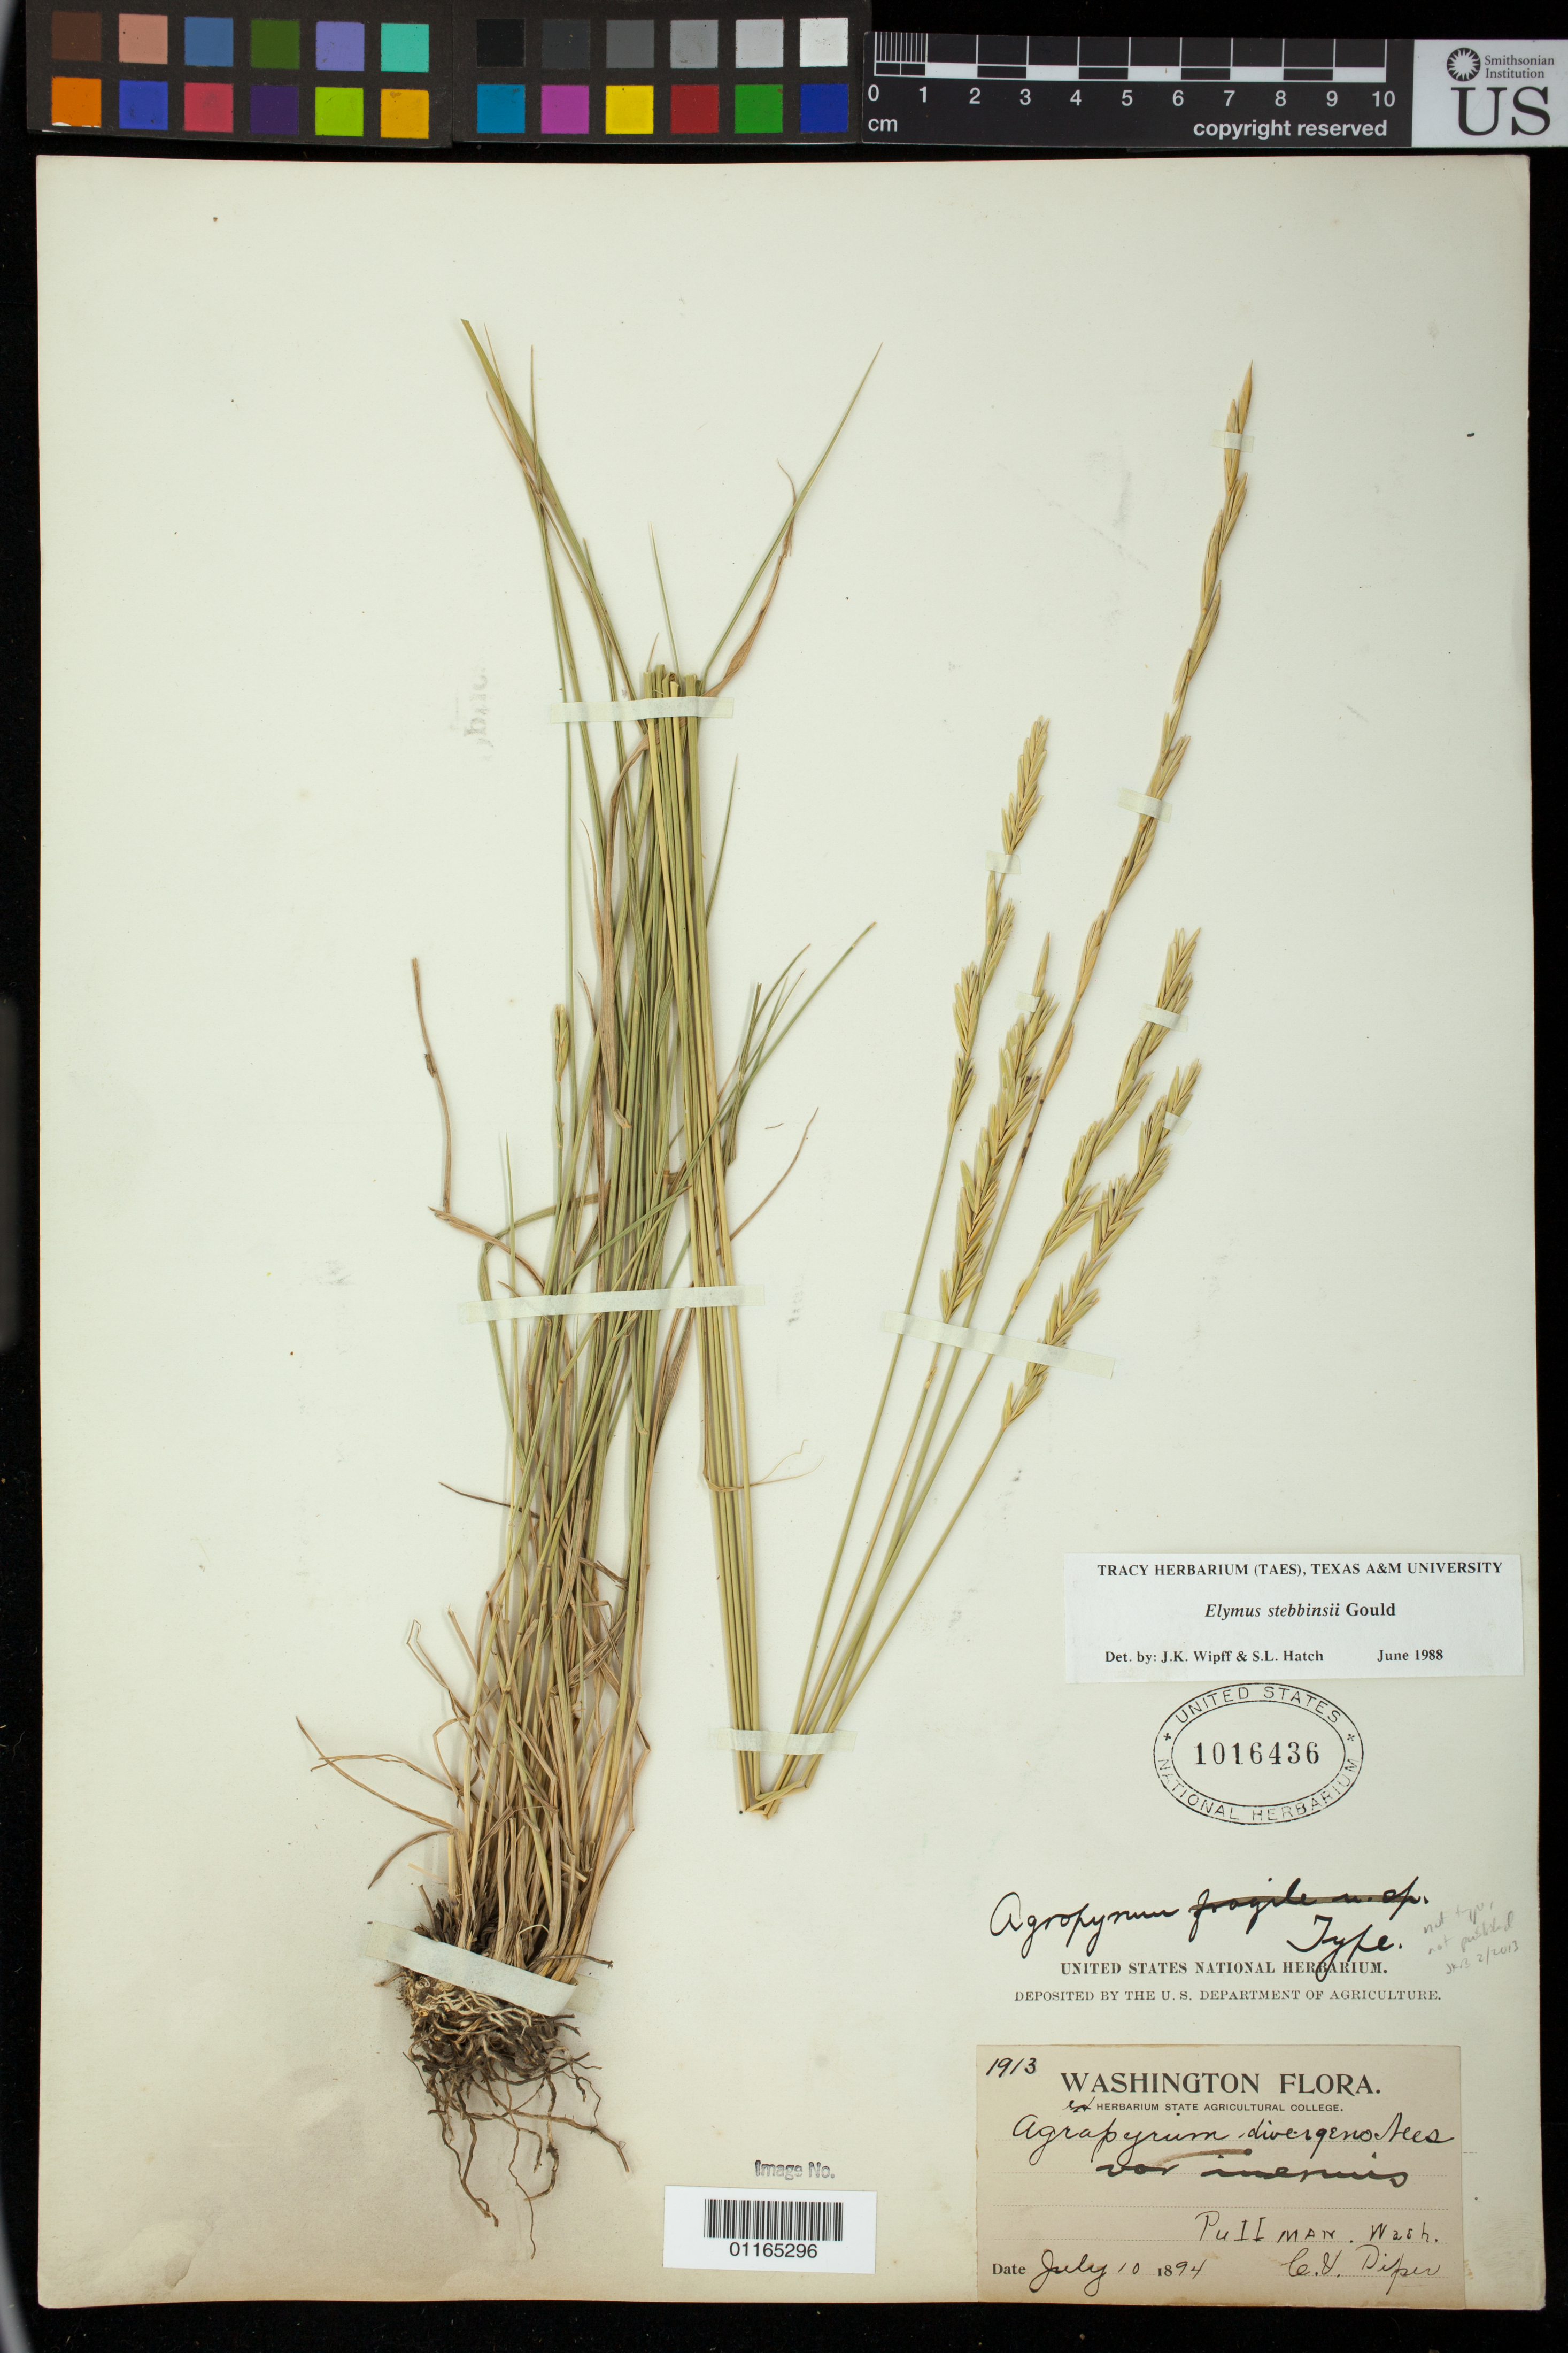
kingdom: Plantae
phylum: Tracheophyta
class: Liliopsida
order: Poales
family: Poaceae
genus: Agropyron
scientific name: Agropyron divergens var. inerme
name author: Scribn. & J.G. Sm.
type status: Syntype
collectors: C. V. Piper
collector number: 1913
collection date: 1894-07-10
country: United States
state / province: Washington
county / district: Whitman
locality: Pullman, Wash.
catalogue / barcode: US 1016436